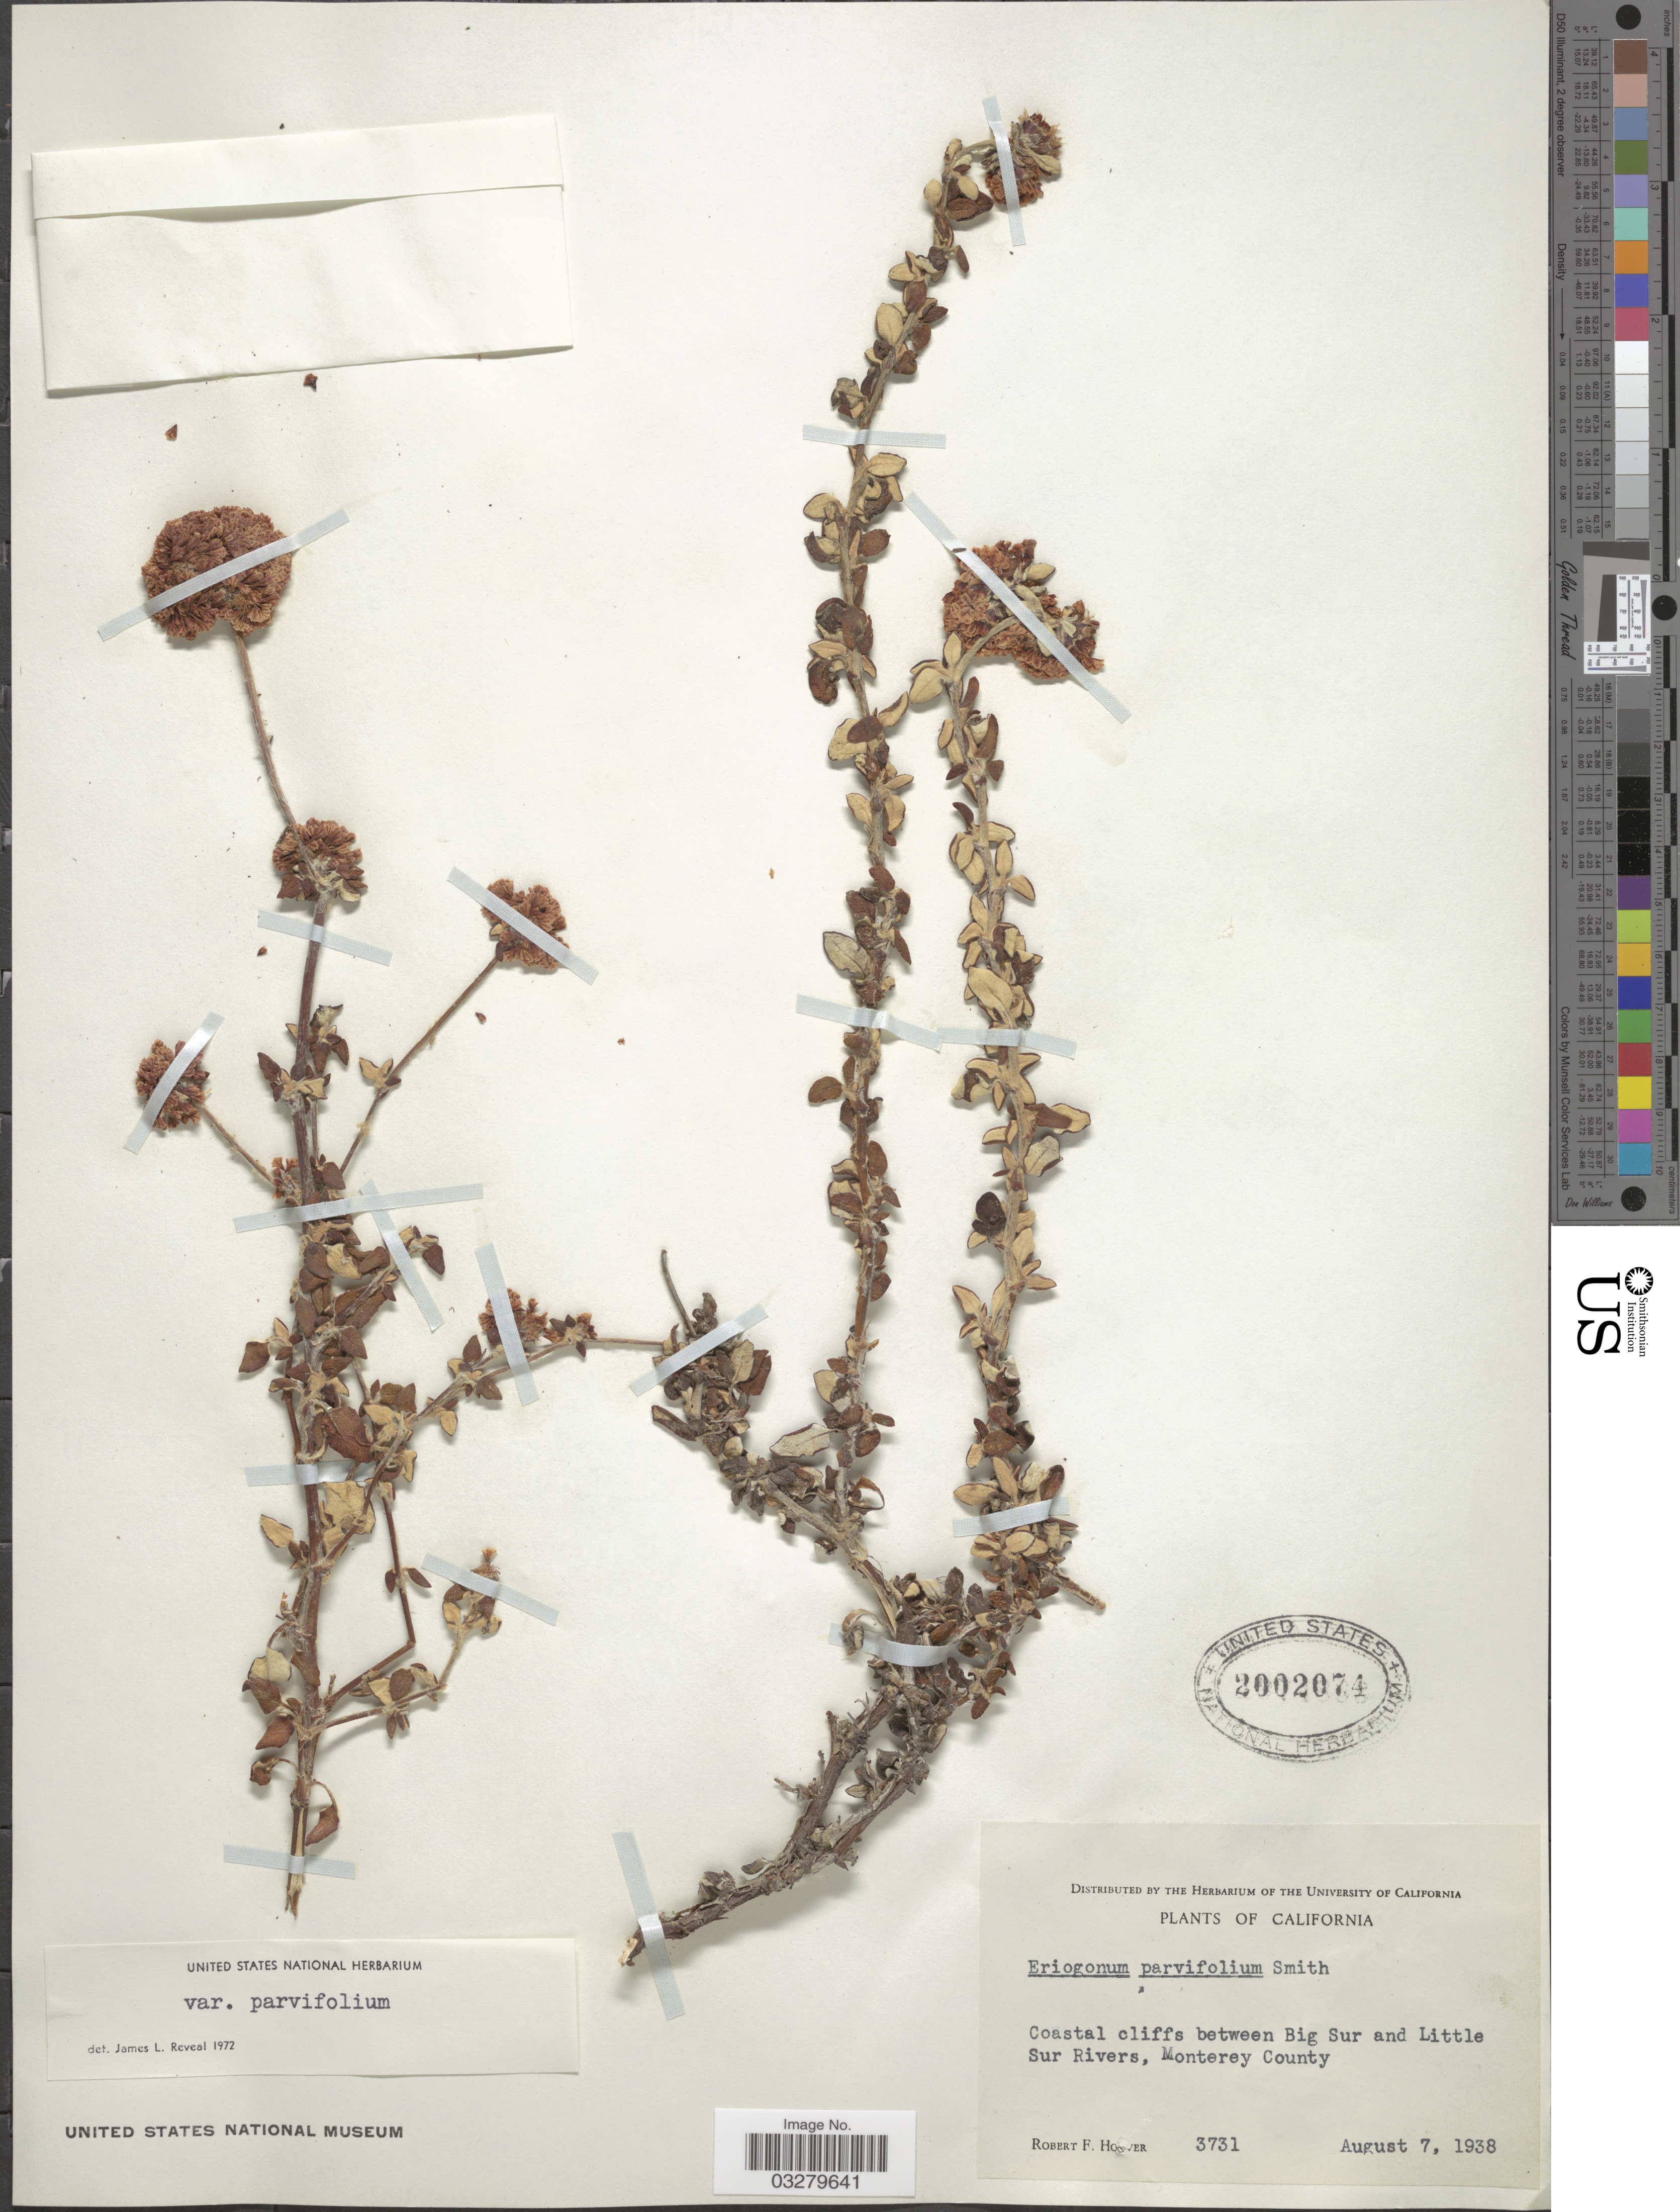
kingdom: Plantae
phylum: Tracheophyta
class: Magnoliopsida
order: Caryophyllales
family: Polygonaceae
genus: Eriogonum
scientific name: Eriogonum parviflorum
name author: Nutt.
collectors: R. F. Hoover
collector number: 3731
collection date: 1938-08-07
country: United States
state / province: California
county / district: Monterey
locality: Coastal cliffs between Big Sur and Little Sur Rivers, Monterey County.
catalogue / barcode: US 2002074